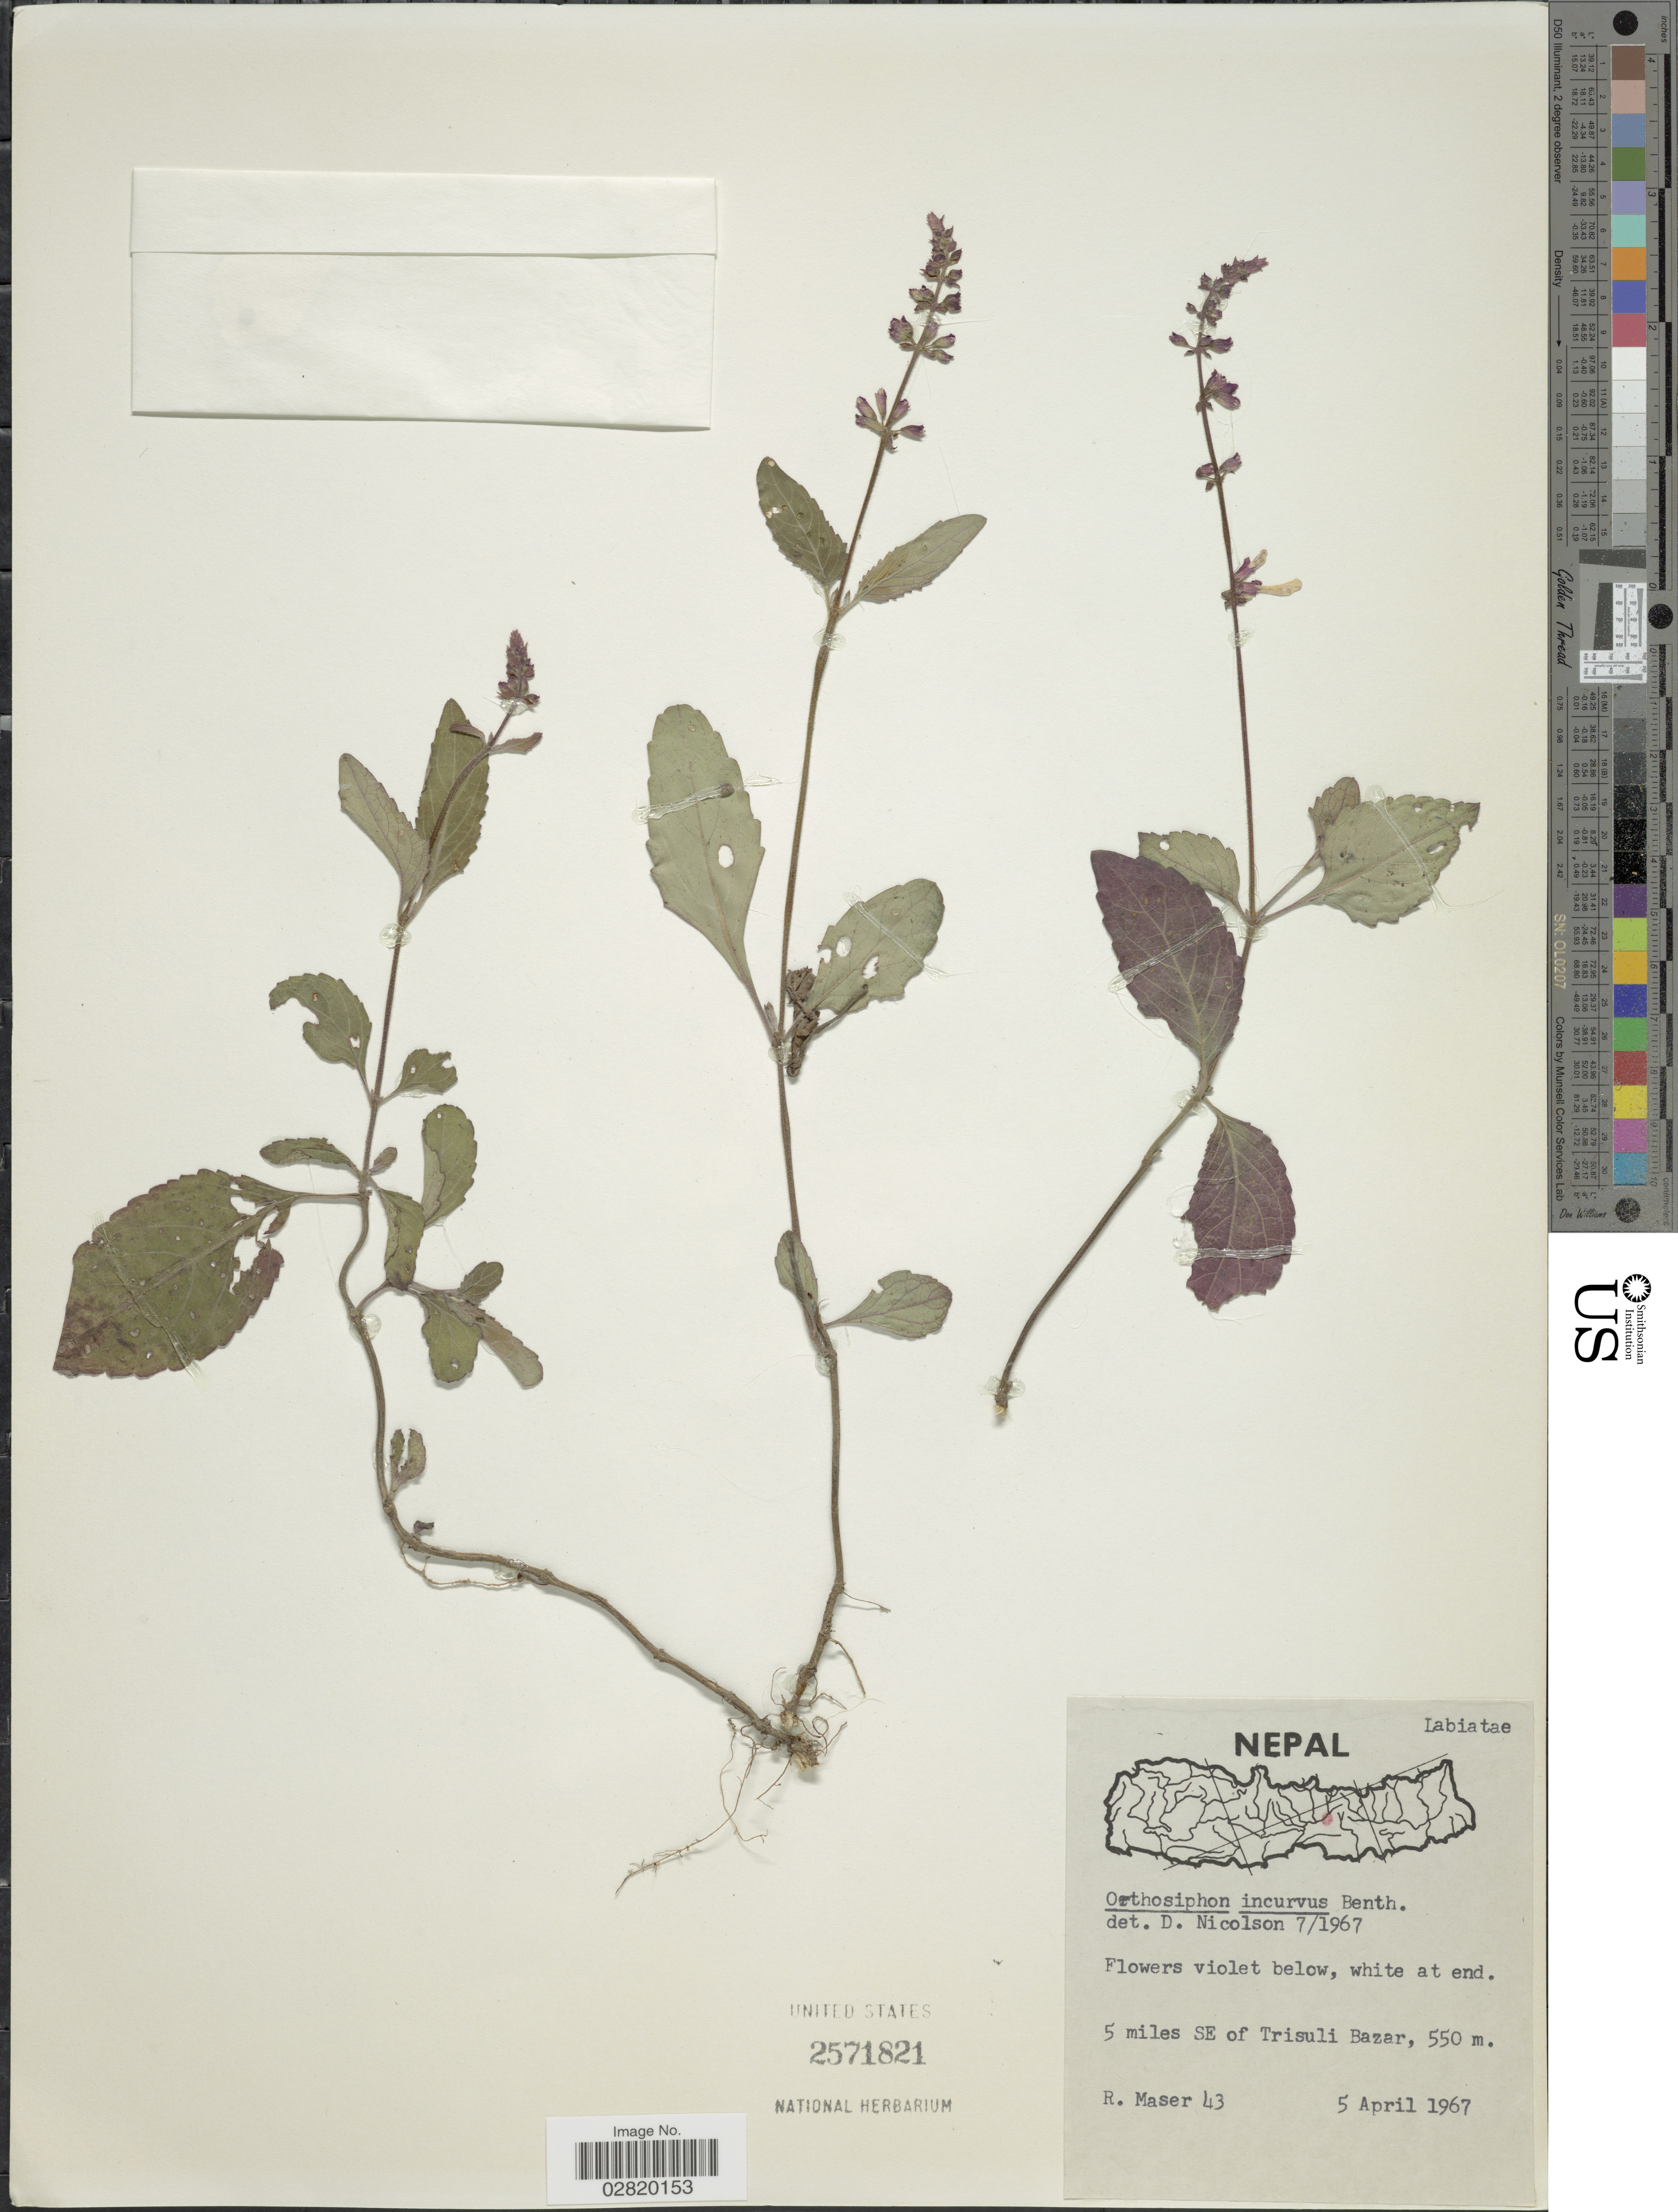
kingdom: Plantae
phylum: Tracheophyta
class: Magnoliopsida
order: Lamiales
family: Lamiaceae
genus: Orthosiphon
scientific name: Orthosiphon incurvus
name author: Benth.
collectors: R. Maser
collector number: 43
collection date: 1967-04-05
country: Nepal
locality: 5 miles SE of Trisuli Bazar.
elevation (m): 550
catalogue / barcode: US 2571821